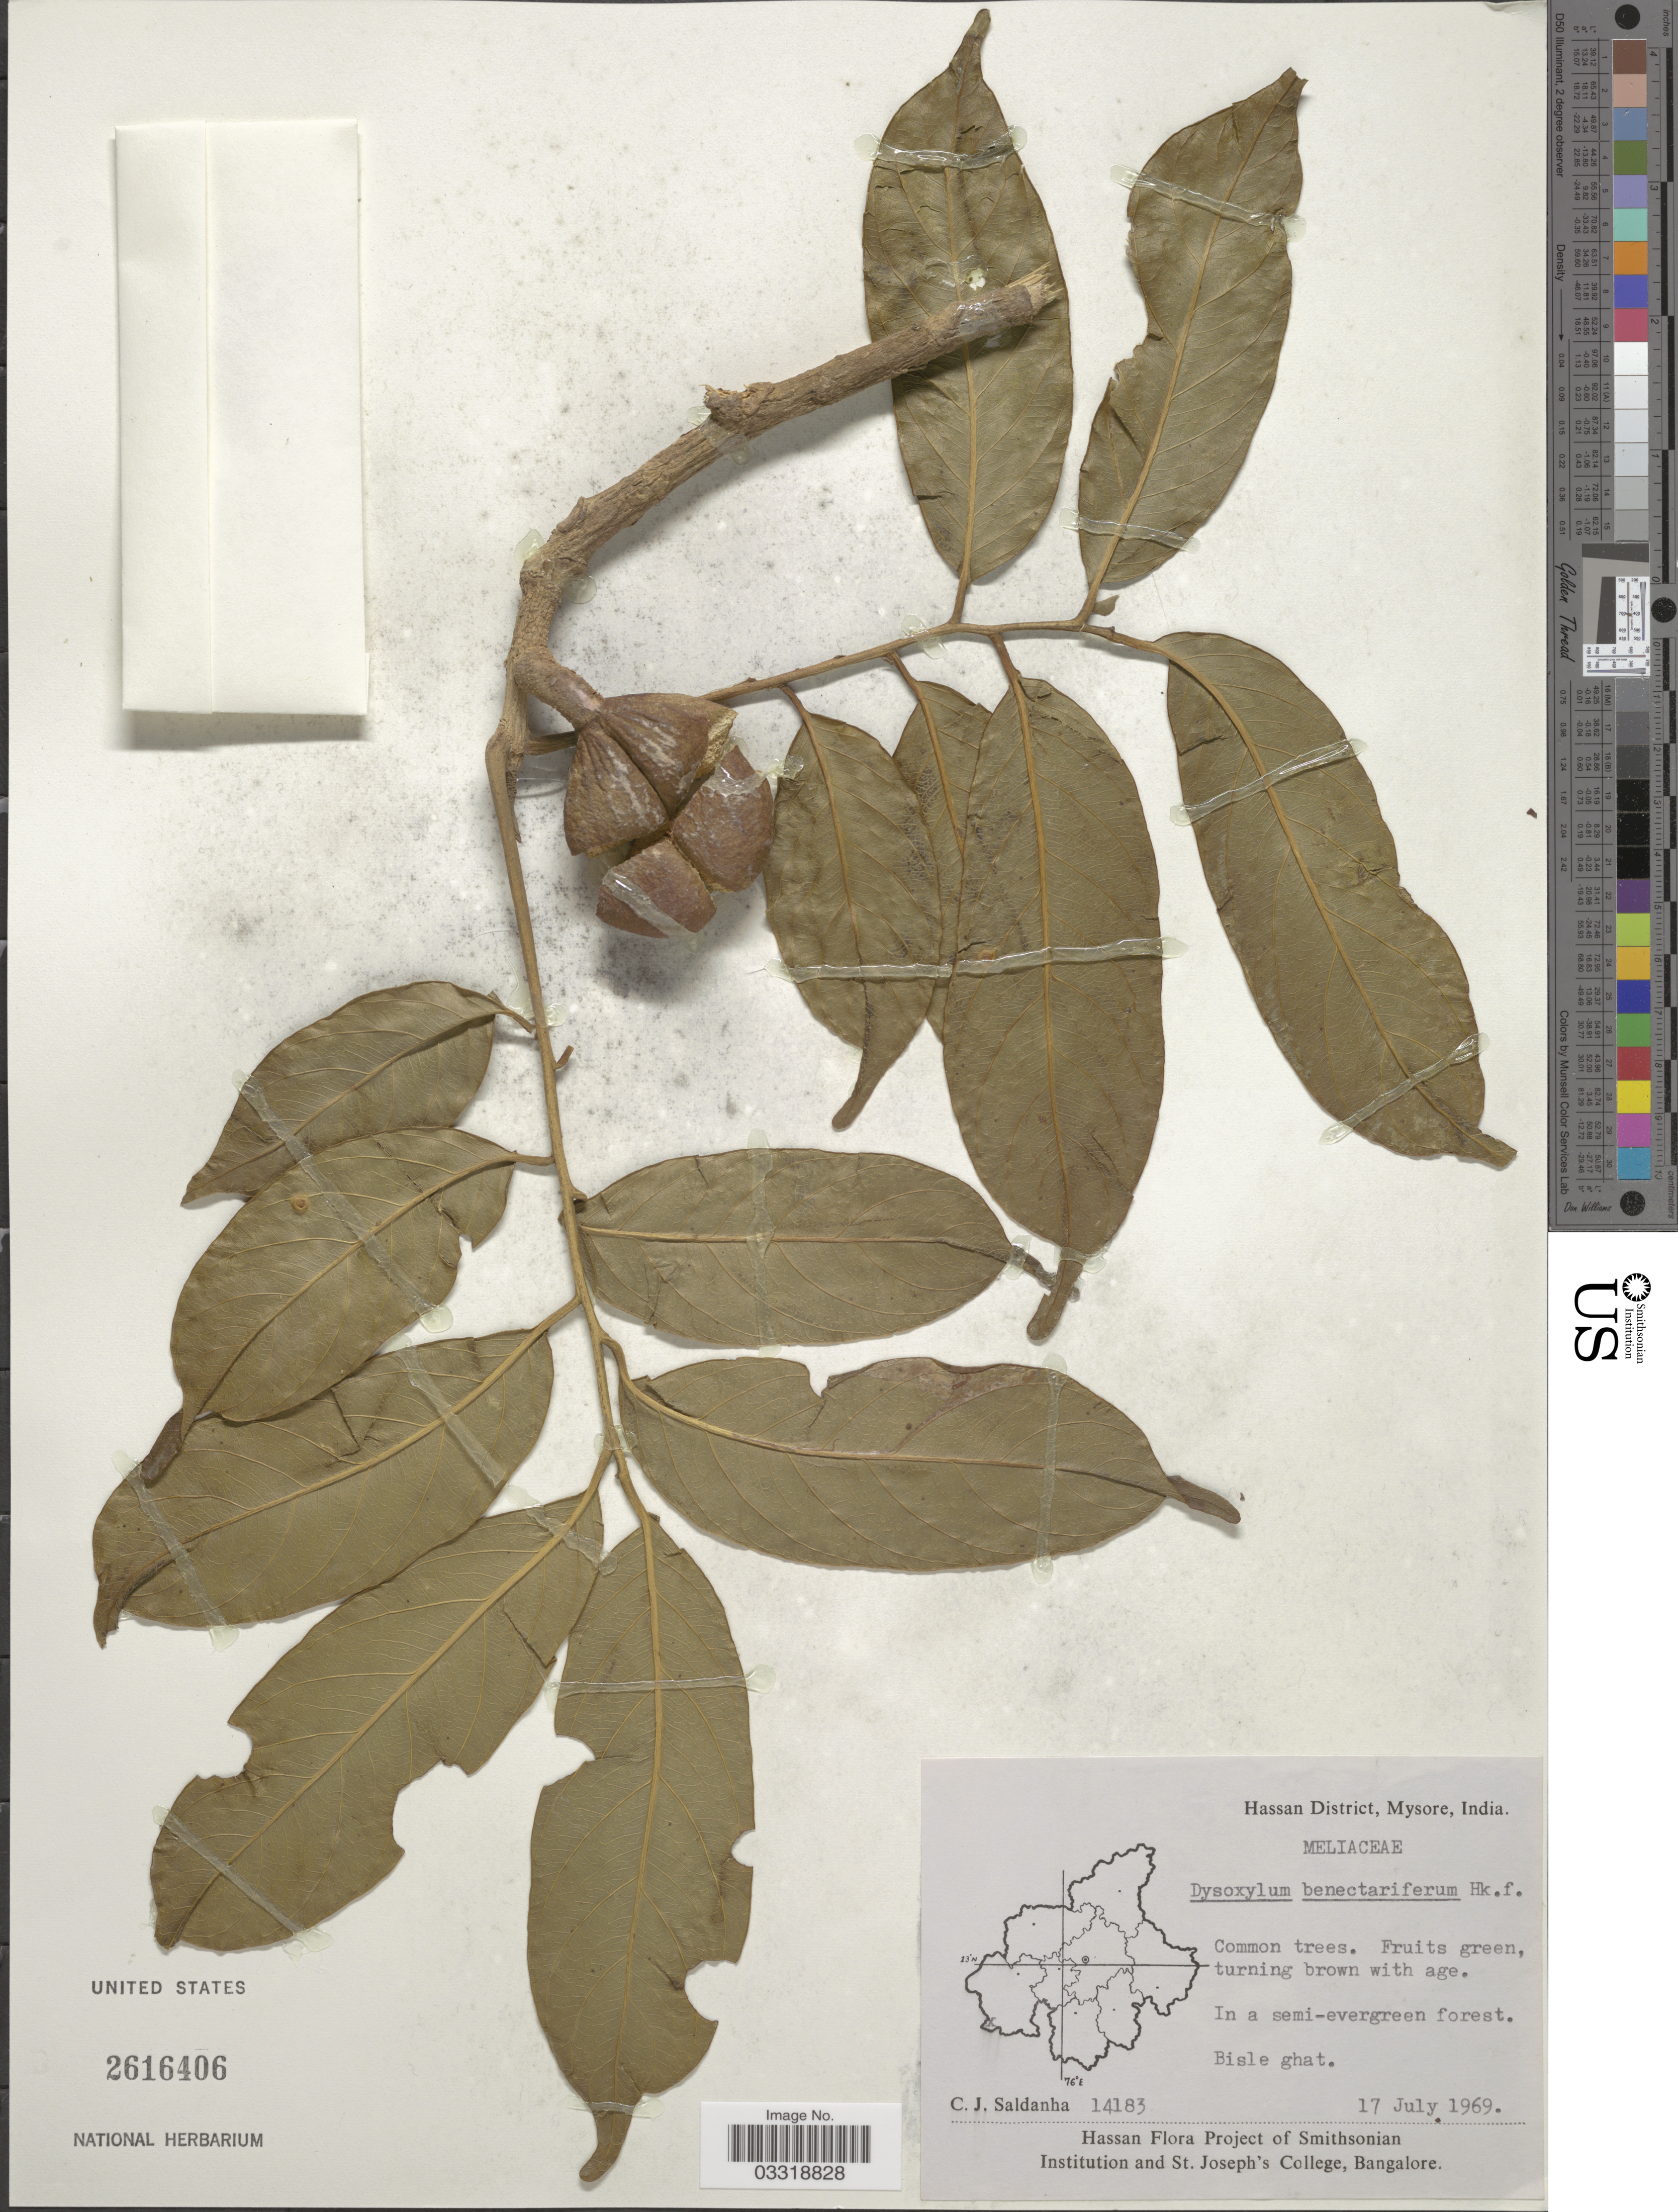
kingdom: Plantae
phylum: Tracheophyta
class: Magnoliopsida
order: Sapindales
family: Meliaceae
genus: Dysoxylum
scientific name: Dysoxylum gotadhora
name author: (Buch.-Ham.) Mabb.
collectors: C. J. Saldanha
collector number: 14183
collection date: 1969-07-17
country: India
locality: Hassan District, Mysore. Bisle ghat.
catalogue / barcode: US 2616406